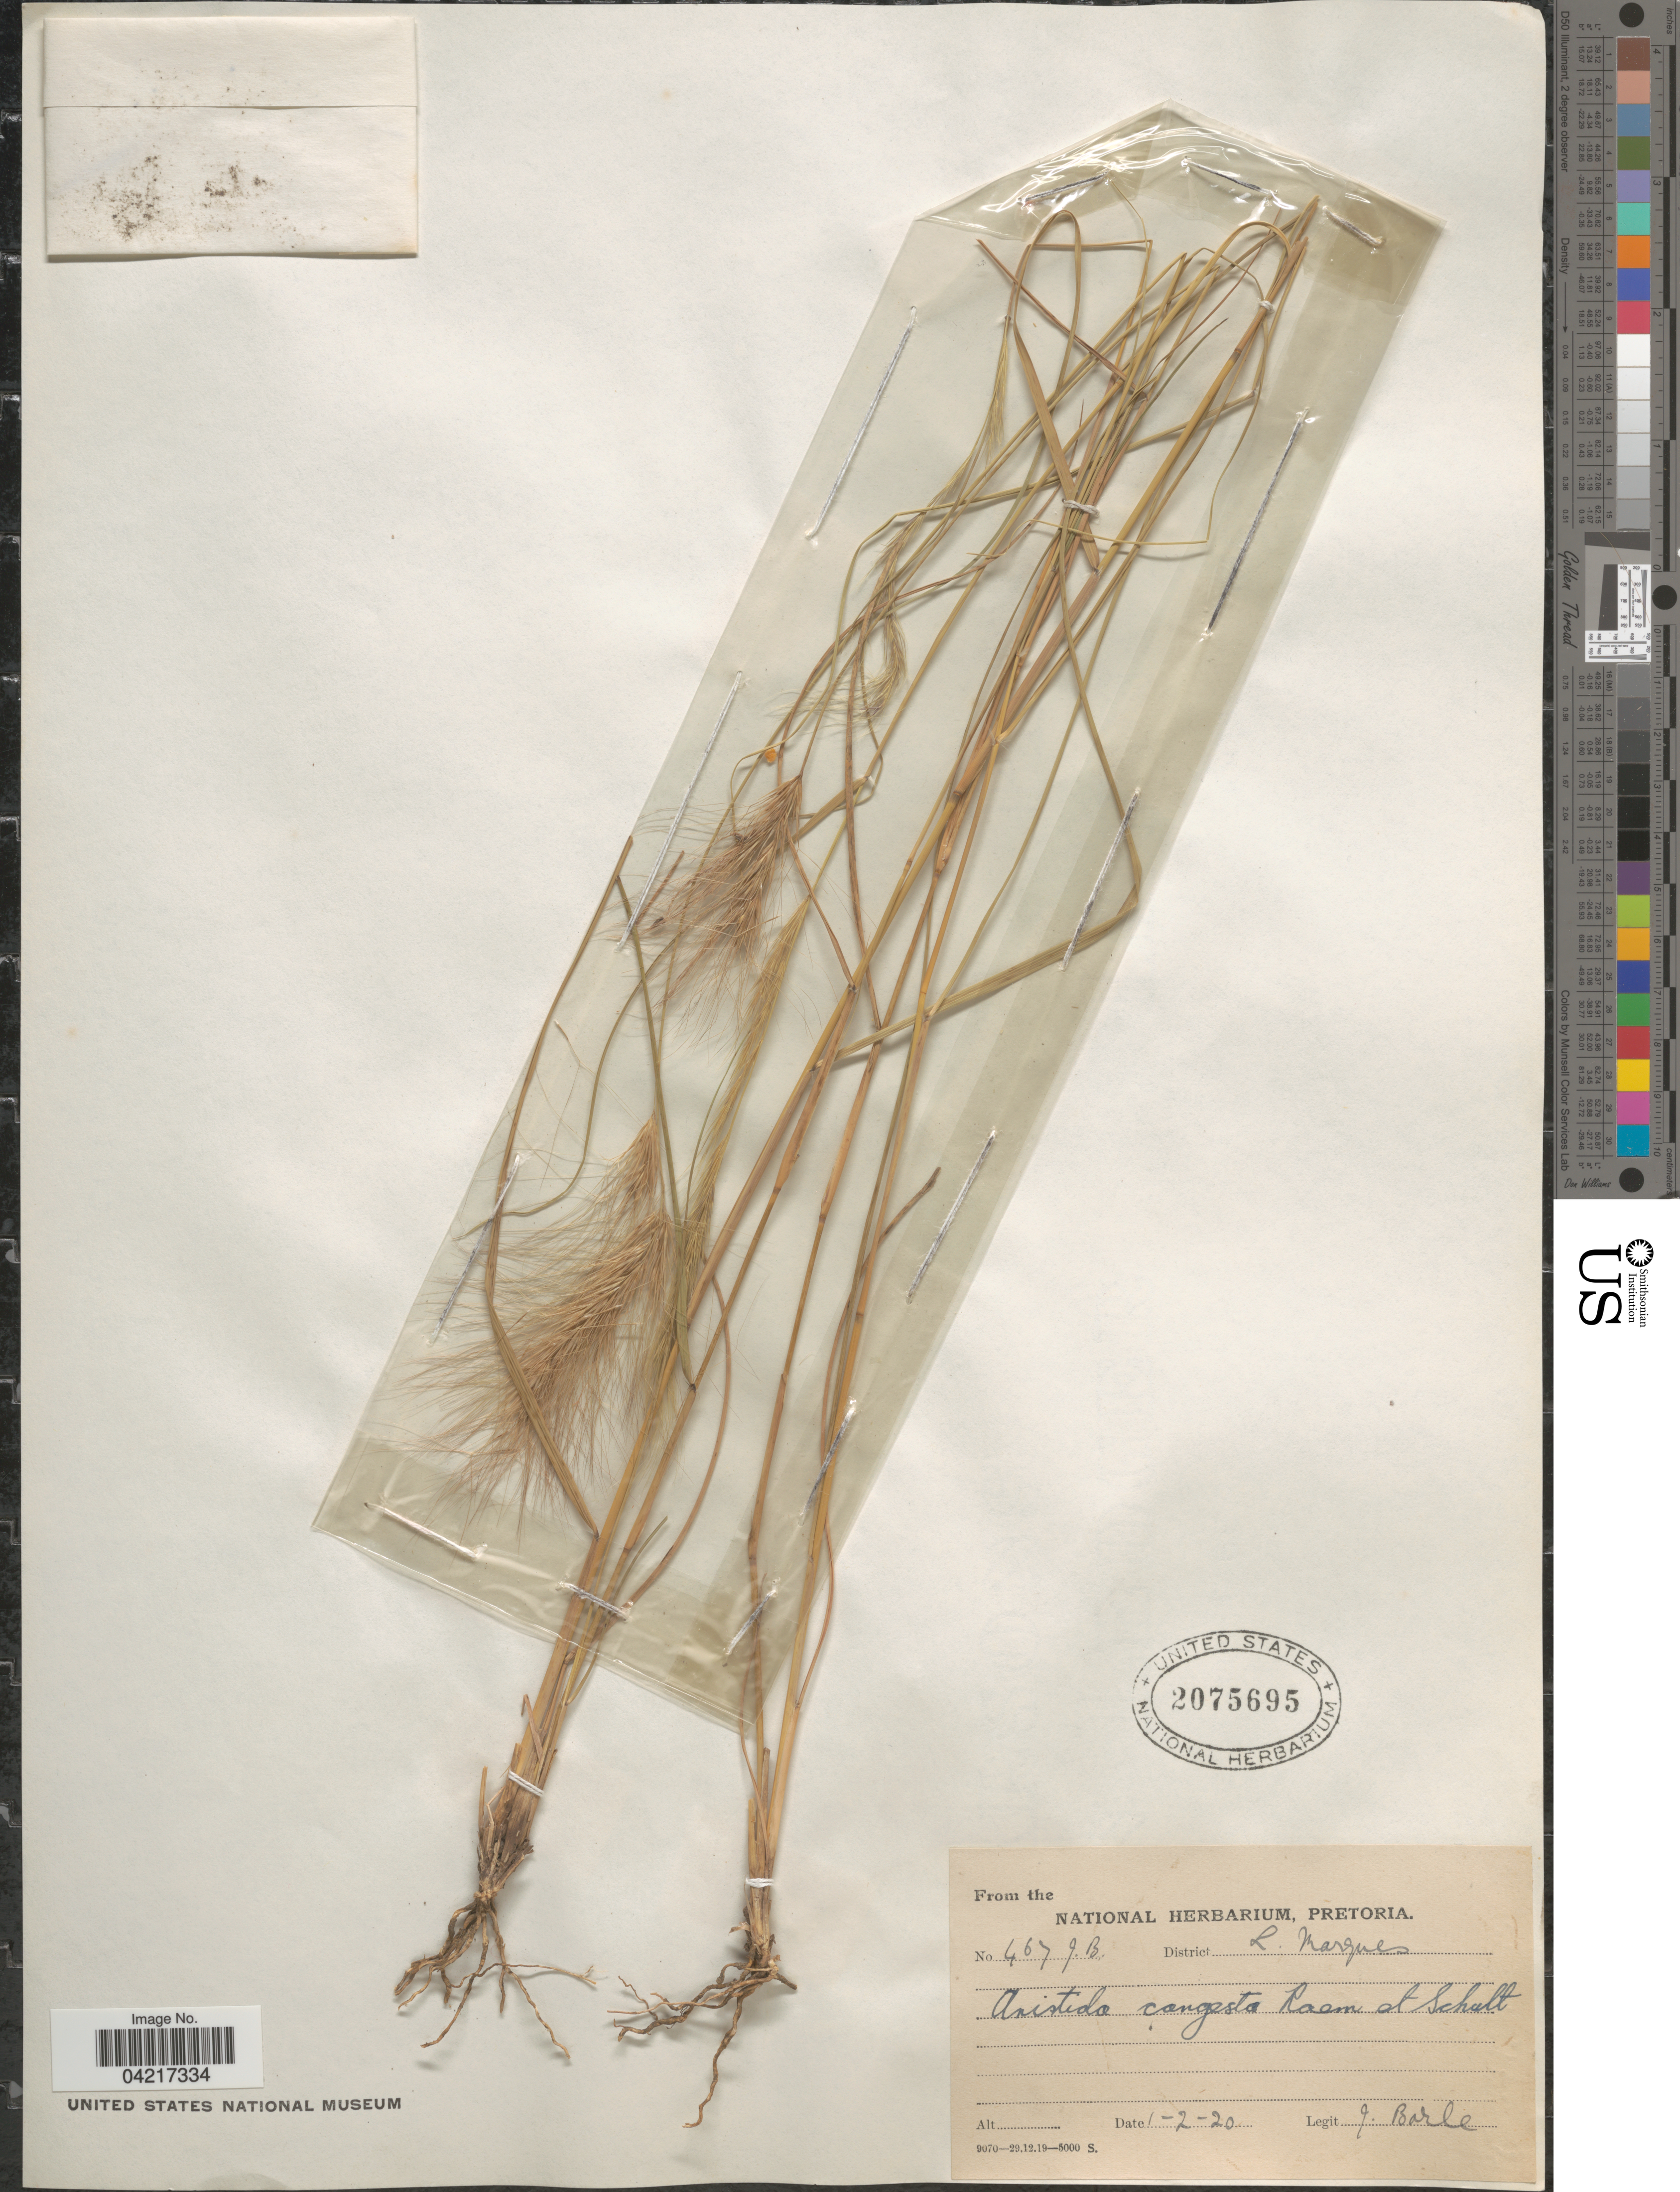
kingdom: Plantae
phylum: Tracheophyta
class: Liliopsida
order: Poales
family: Poaceae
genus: Aristida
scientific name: Aristida congesta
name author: Roem. & Schult.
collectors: J. Borle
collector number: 467J.B.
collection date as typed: Transcribed d/m/y: 1/2/20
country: South Africa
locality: District L. Marques [Mozambique?]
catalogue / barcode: US 2075695